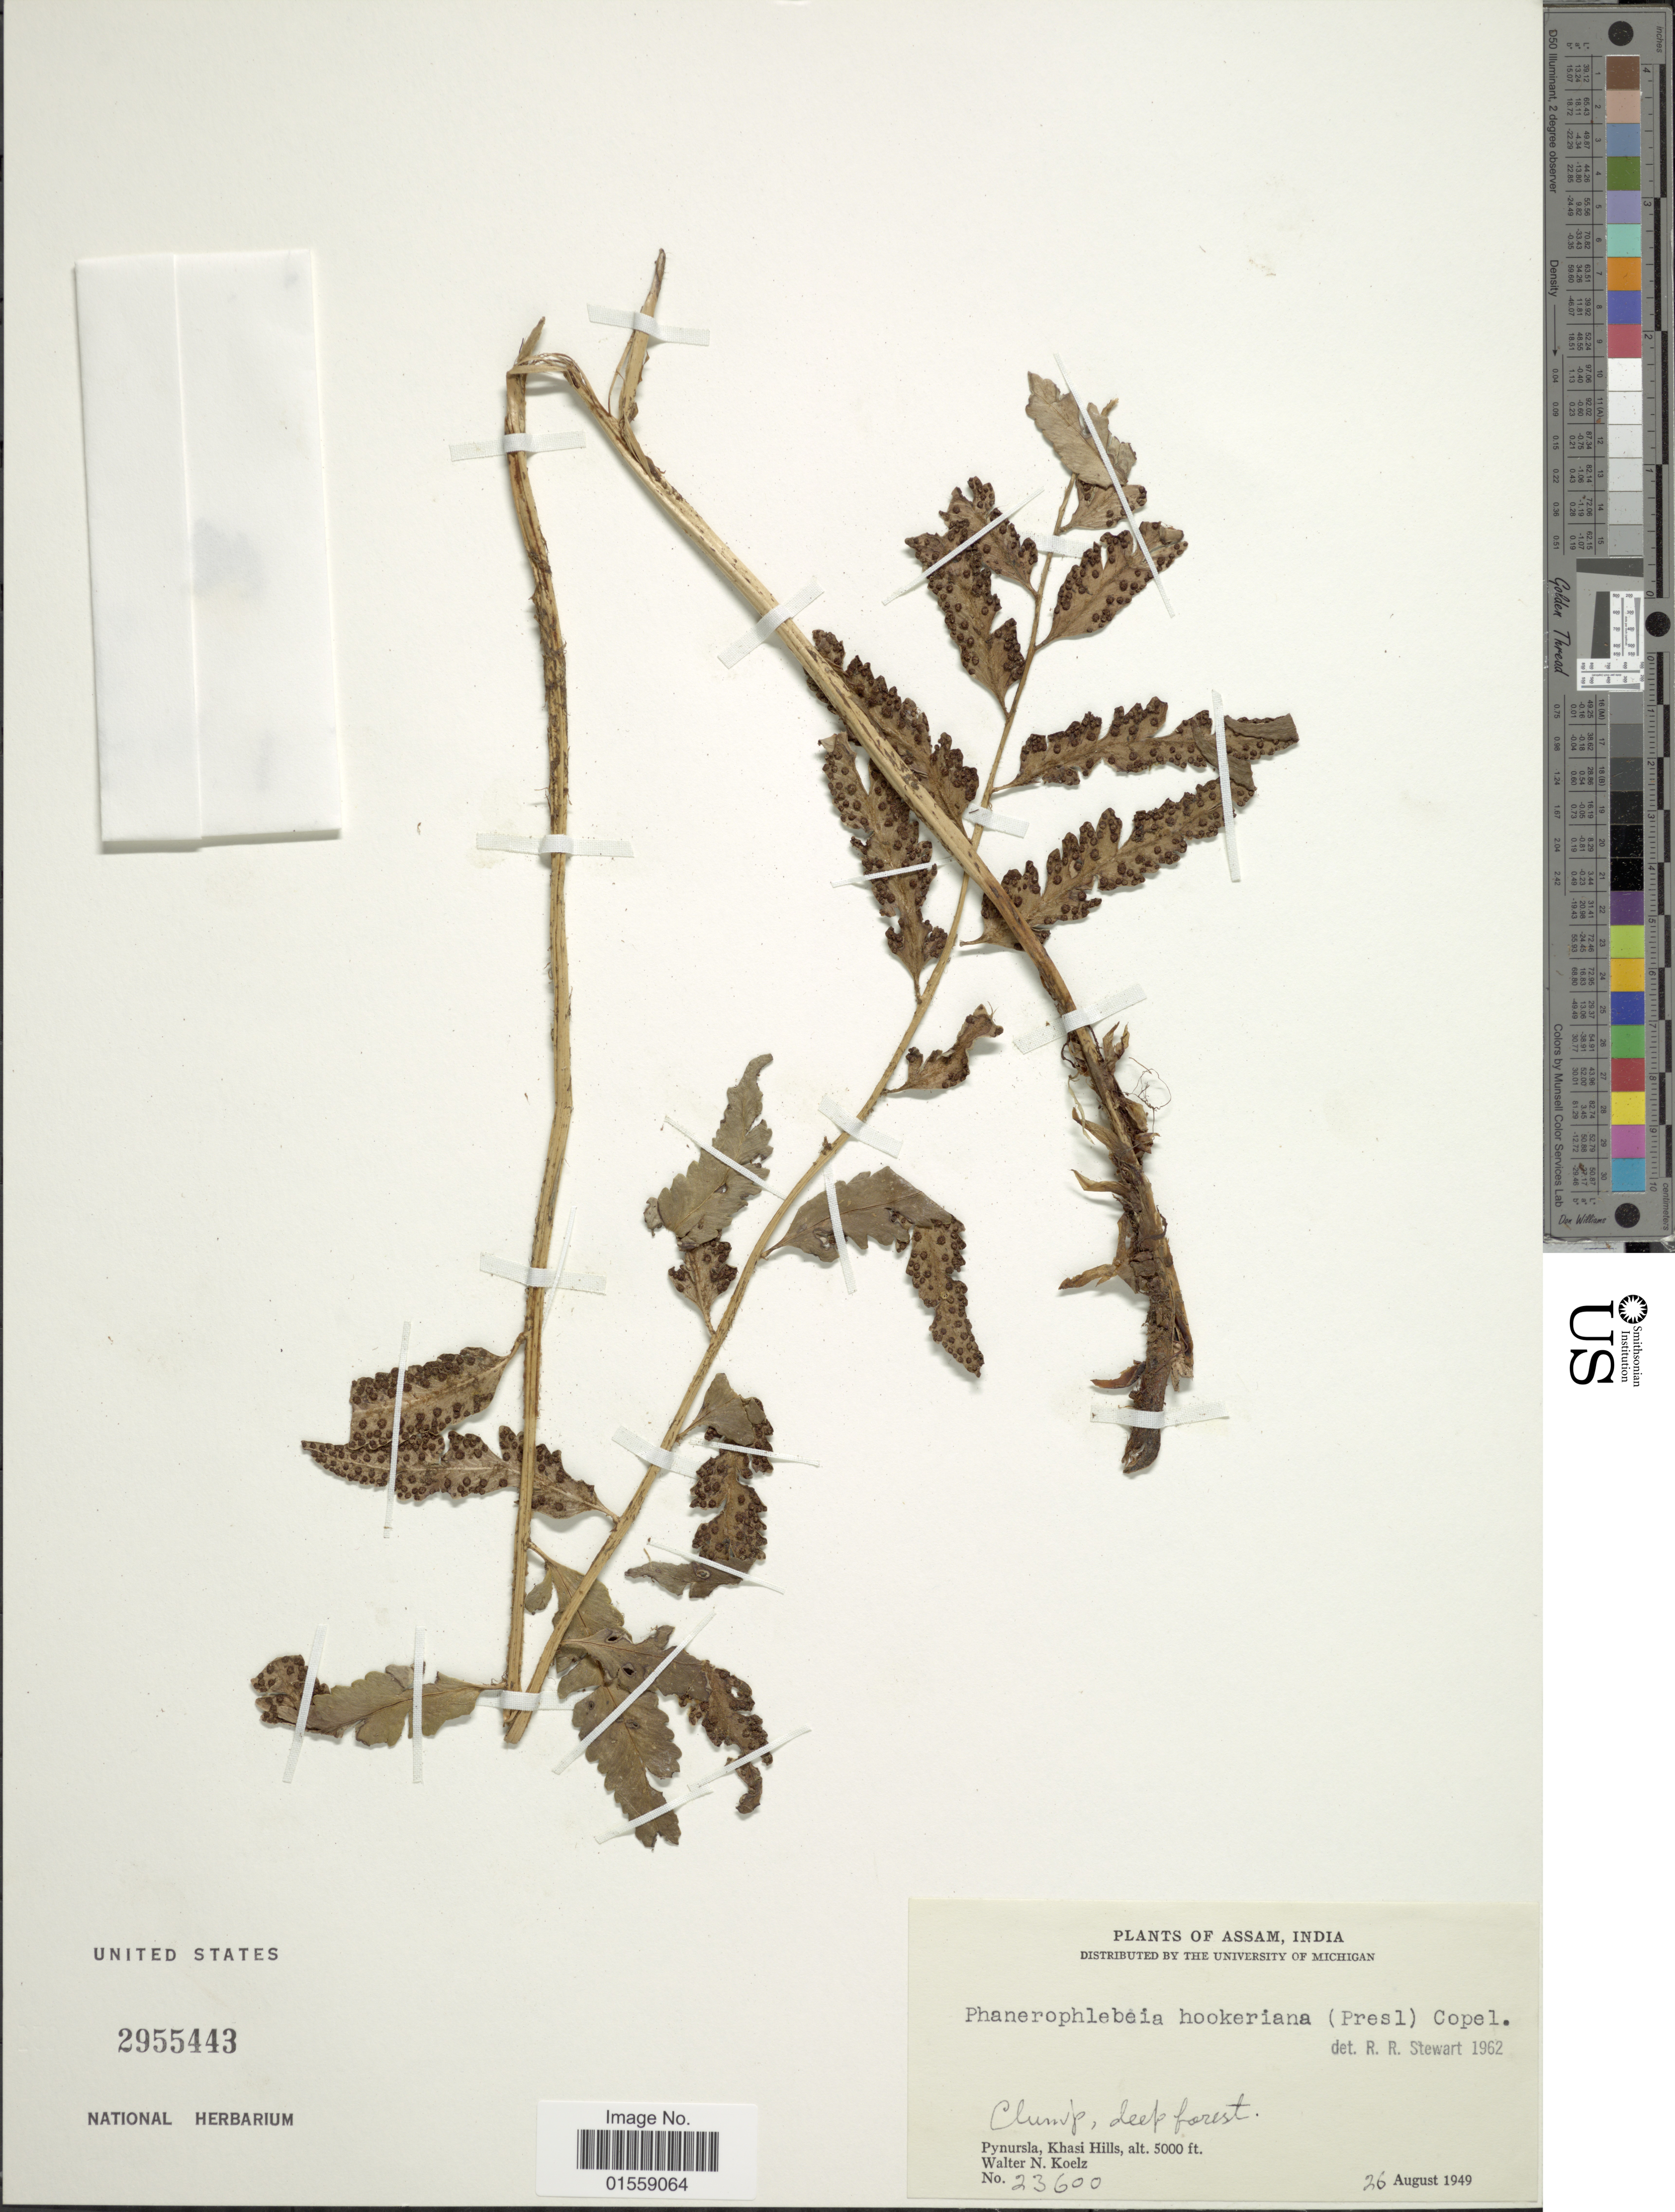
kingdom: Plantae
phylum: Tracheophyta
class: Polypodiopsida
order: Polypodiales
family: Dryopteridaceae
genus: Polystichum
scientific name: Polystichum hookerianum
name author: (C. Presl) C. Chr.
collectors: W. N. Koelz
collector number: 23600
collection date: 1949-08-26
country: India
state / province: Meghalaya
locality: Pynursla, Khasi Hills.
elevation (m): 1524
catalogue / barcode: US 2955443